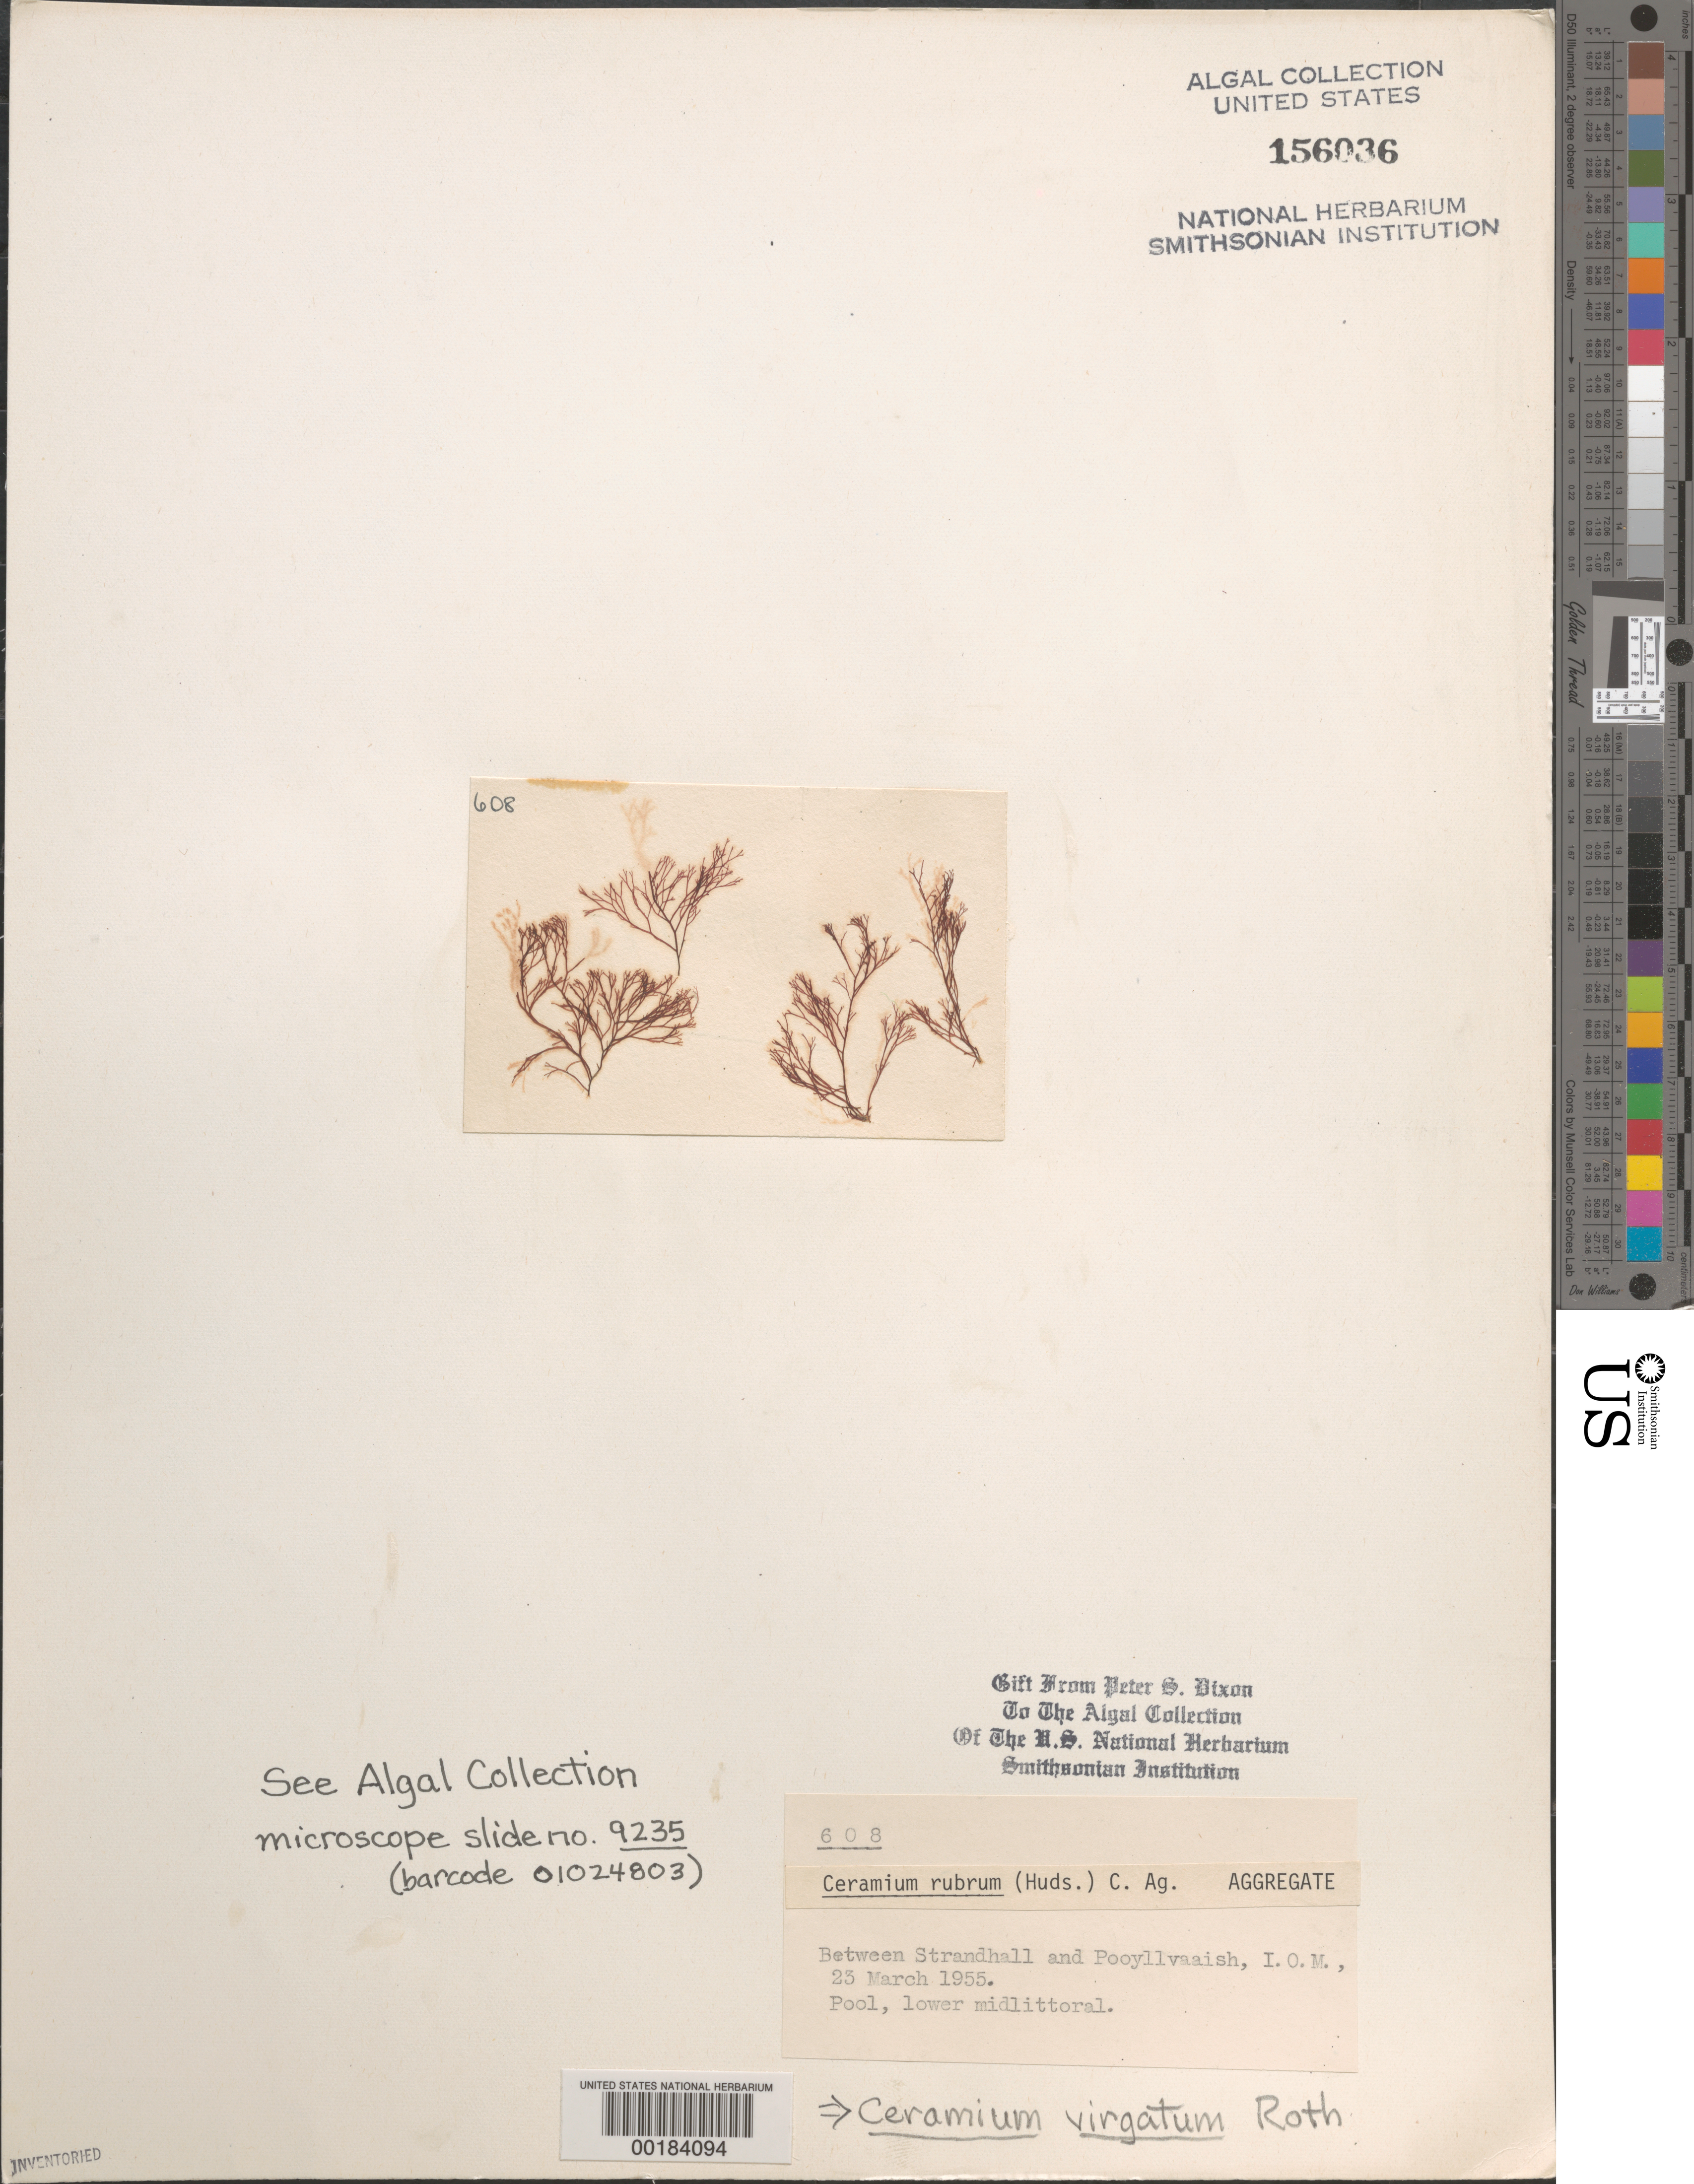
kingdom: Plantae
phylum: Rhodophyta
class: Florideophyceae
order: Ceramiales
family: Ceramiaceae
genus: Ceramium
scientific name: Ceramium virgatum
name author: Roth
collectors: P. S. Dixon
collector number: PSD 608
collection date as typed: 23 Mar 1955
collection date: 1955-03-23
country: United Kingdom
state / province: England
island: Isle of Man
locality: Between Strandhall and Pooyllvaaish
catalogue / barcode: US 156036